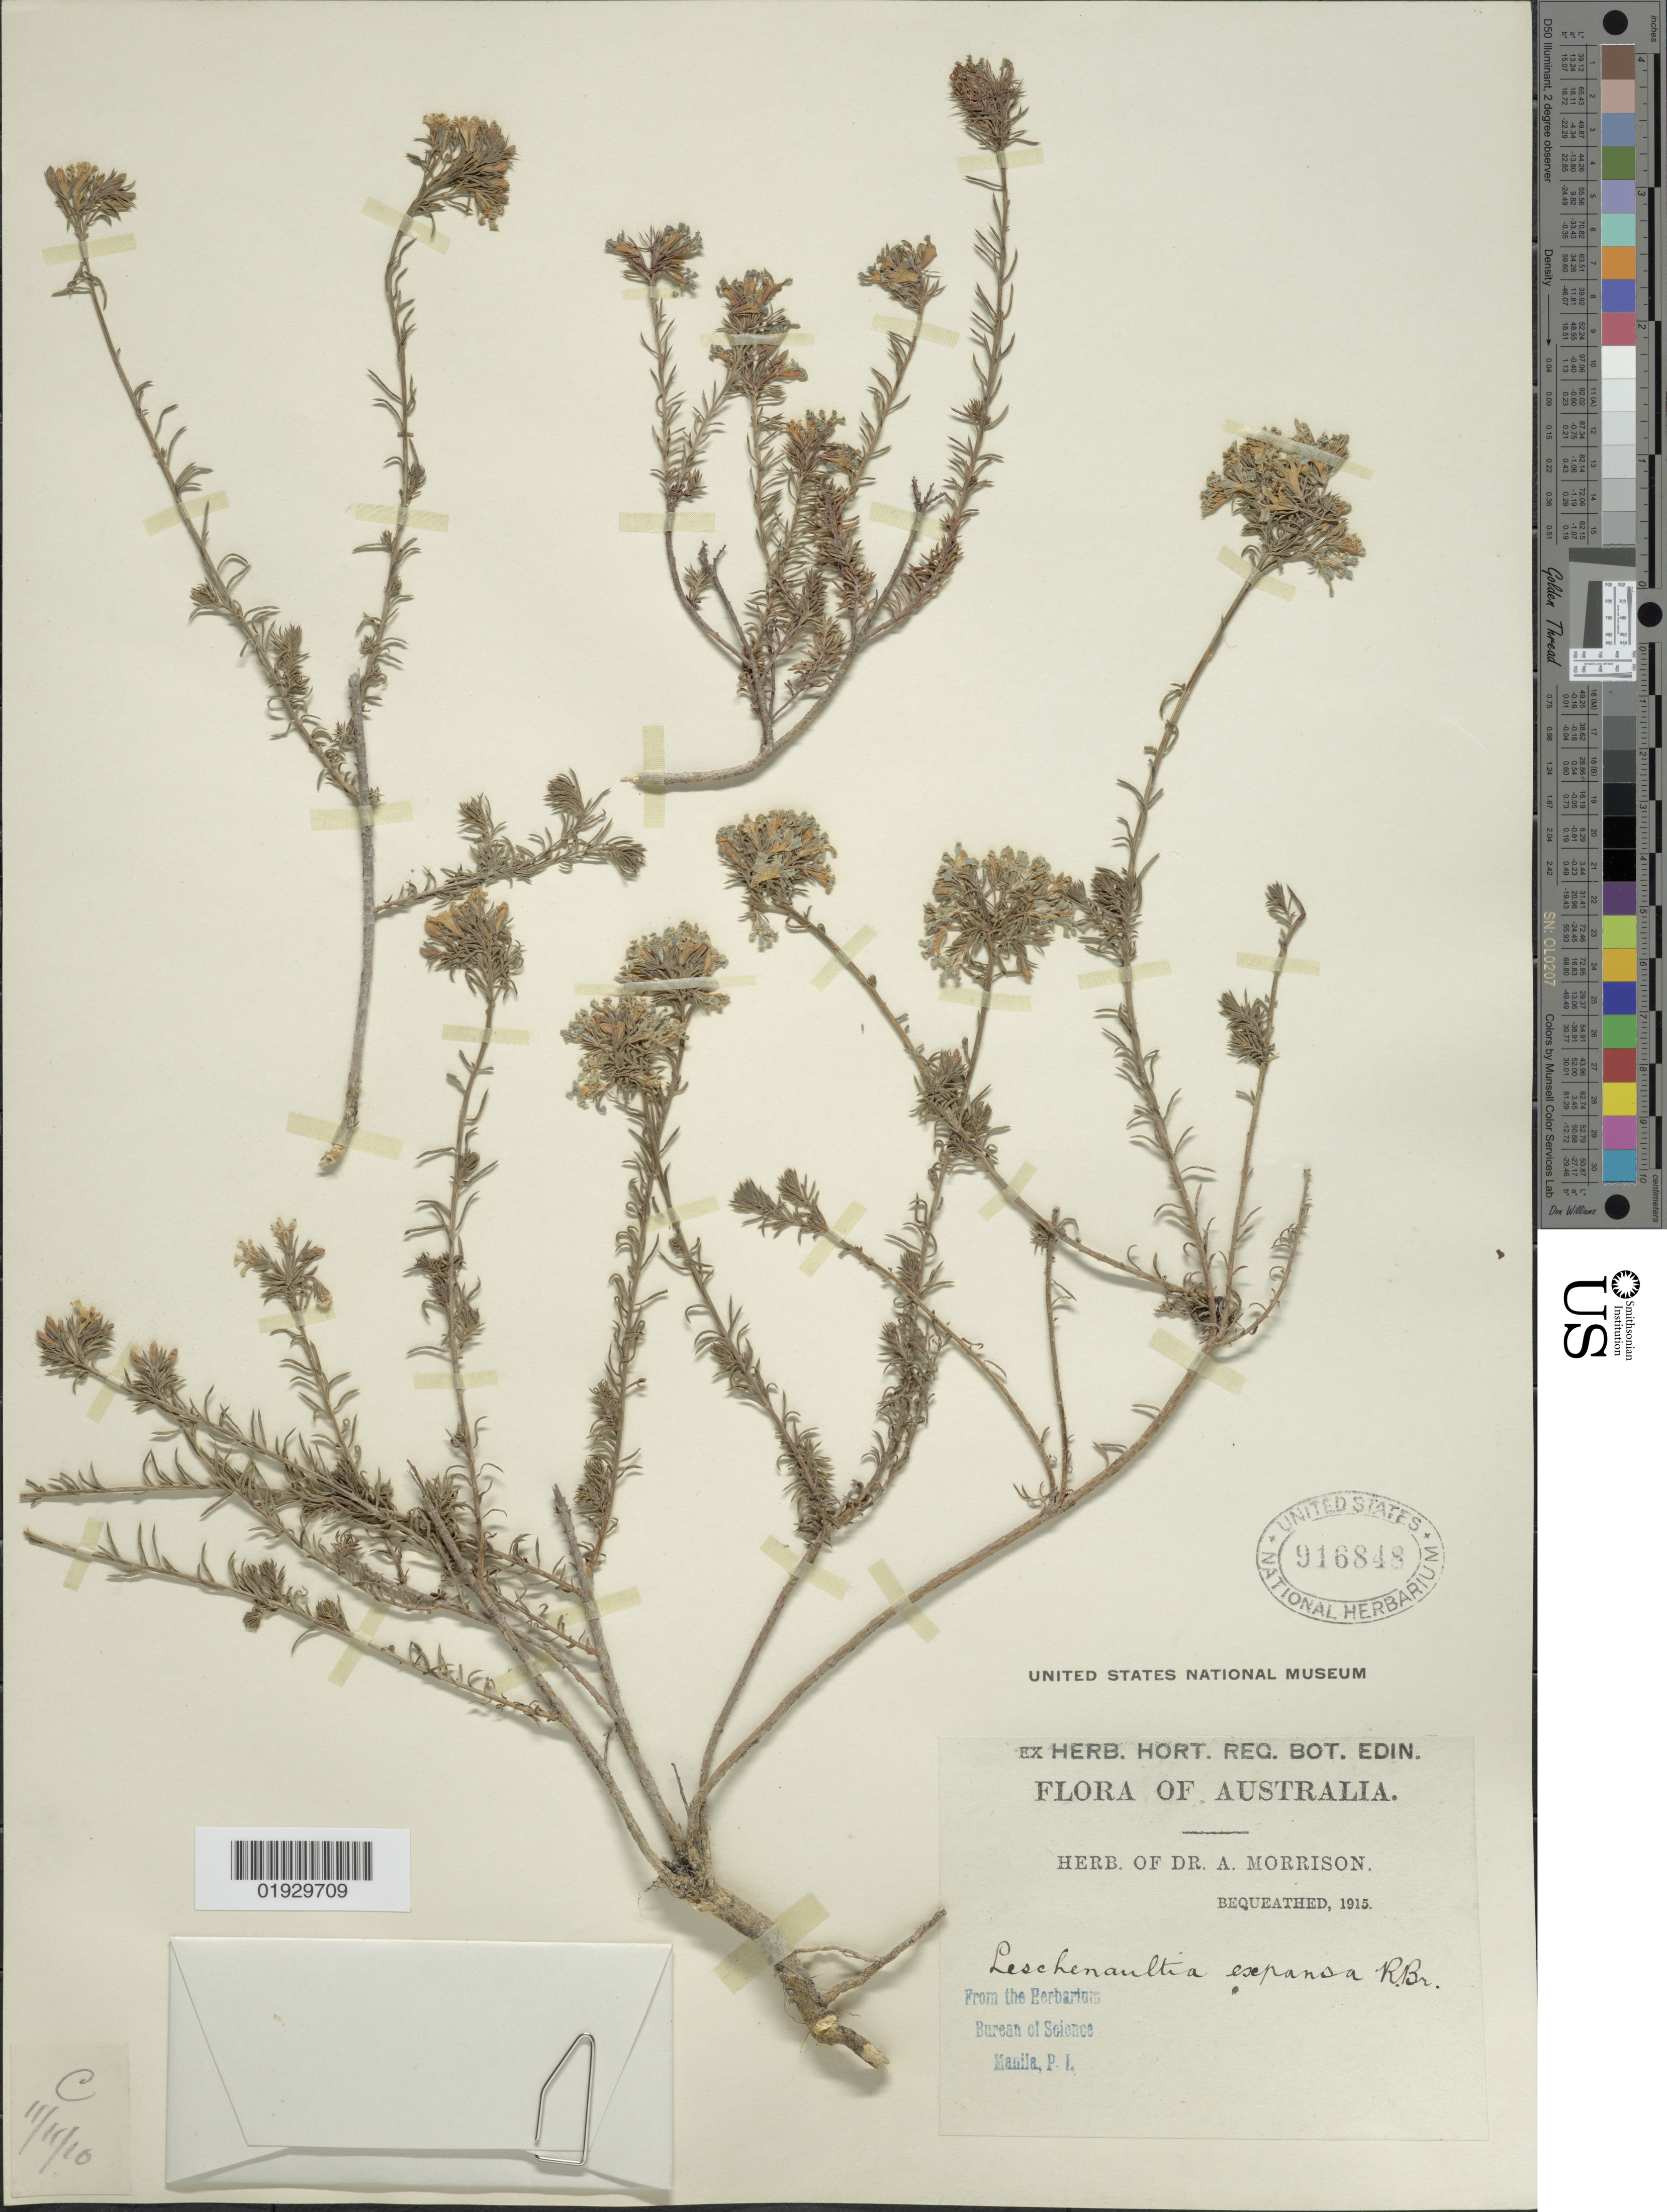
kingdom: Plantae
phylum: Tracheophyta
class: Magnoliopsida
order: Asterales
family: Goodeniaceae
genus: Leschenaultia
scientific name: Leschenaultia expansa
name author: R. Br.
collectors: A. Morrison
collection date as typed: Transcribed d/m/y: 11/11/10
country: Australia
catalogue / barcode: US 916848